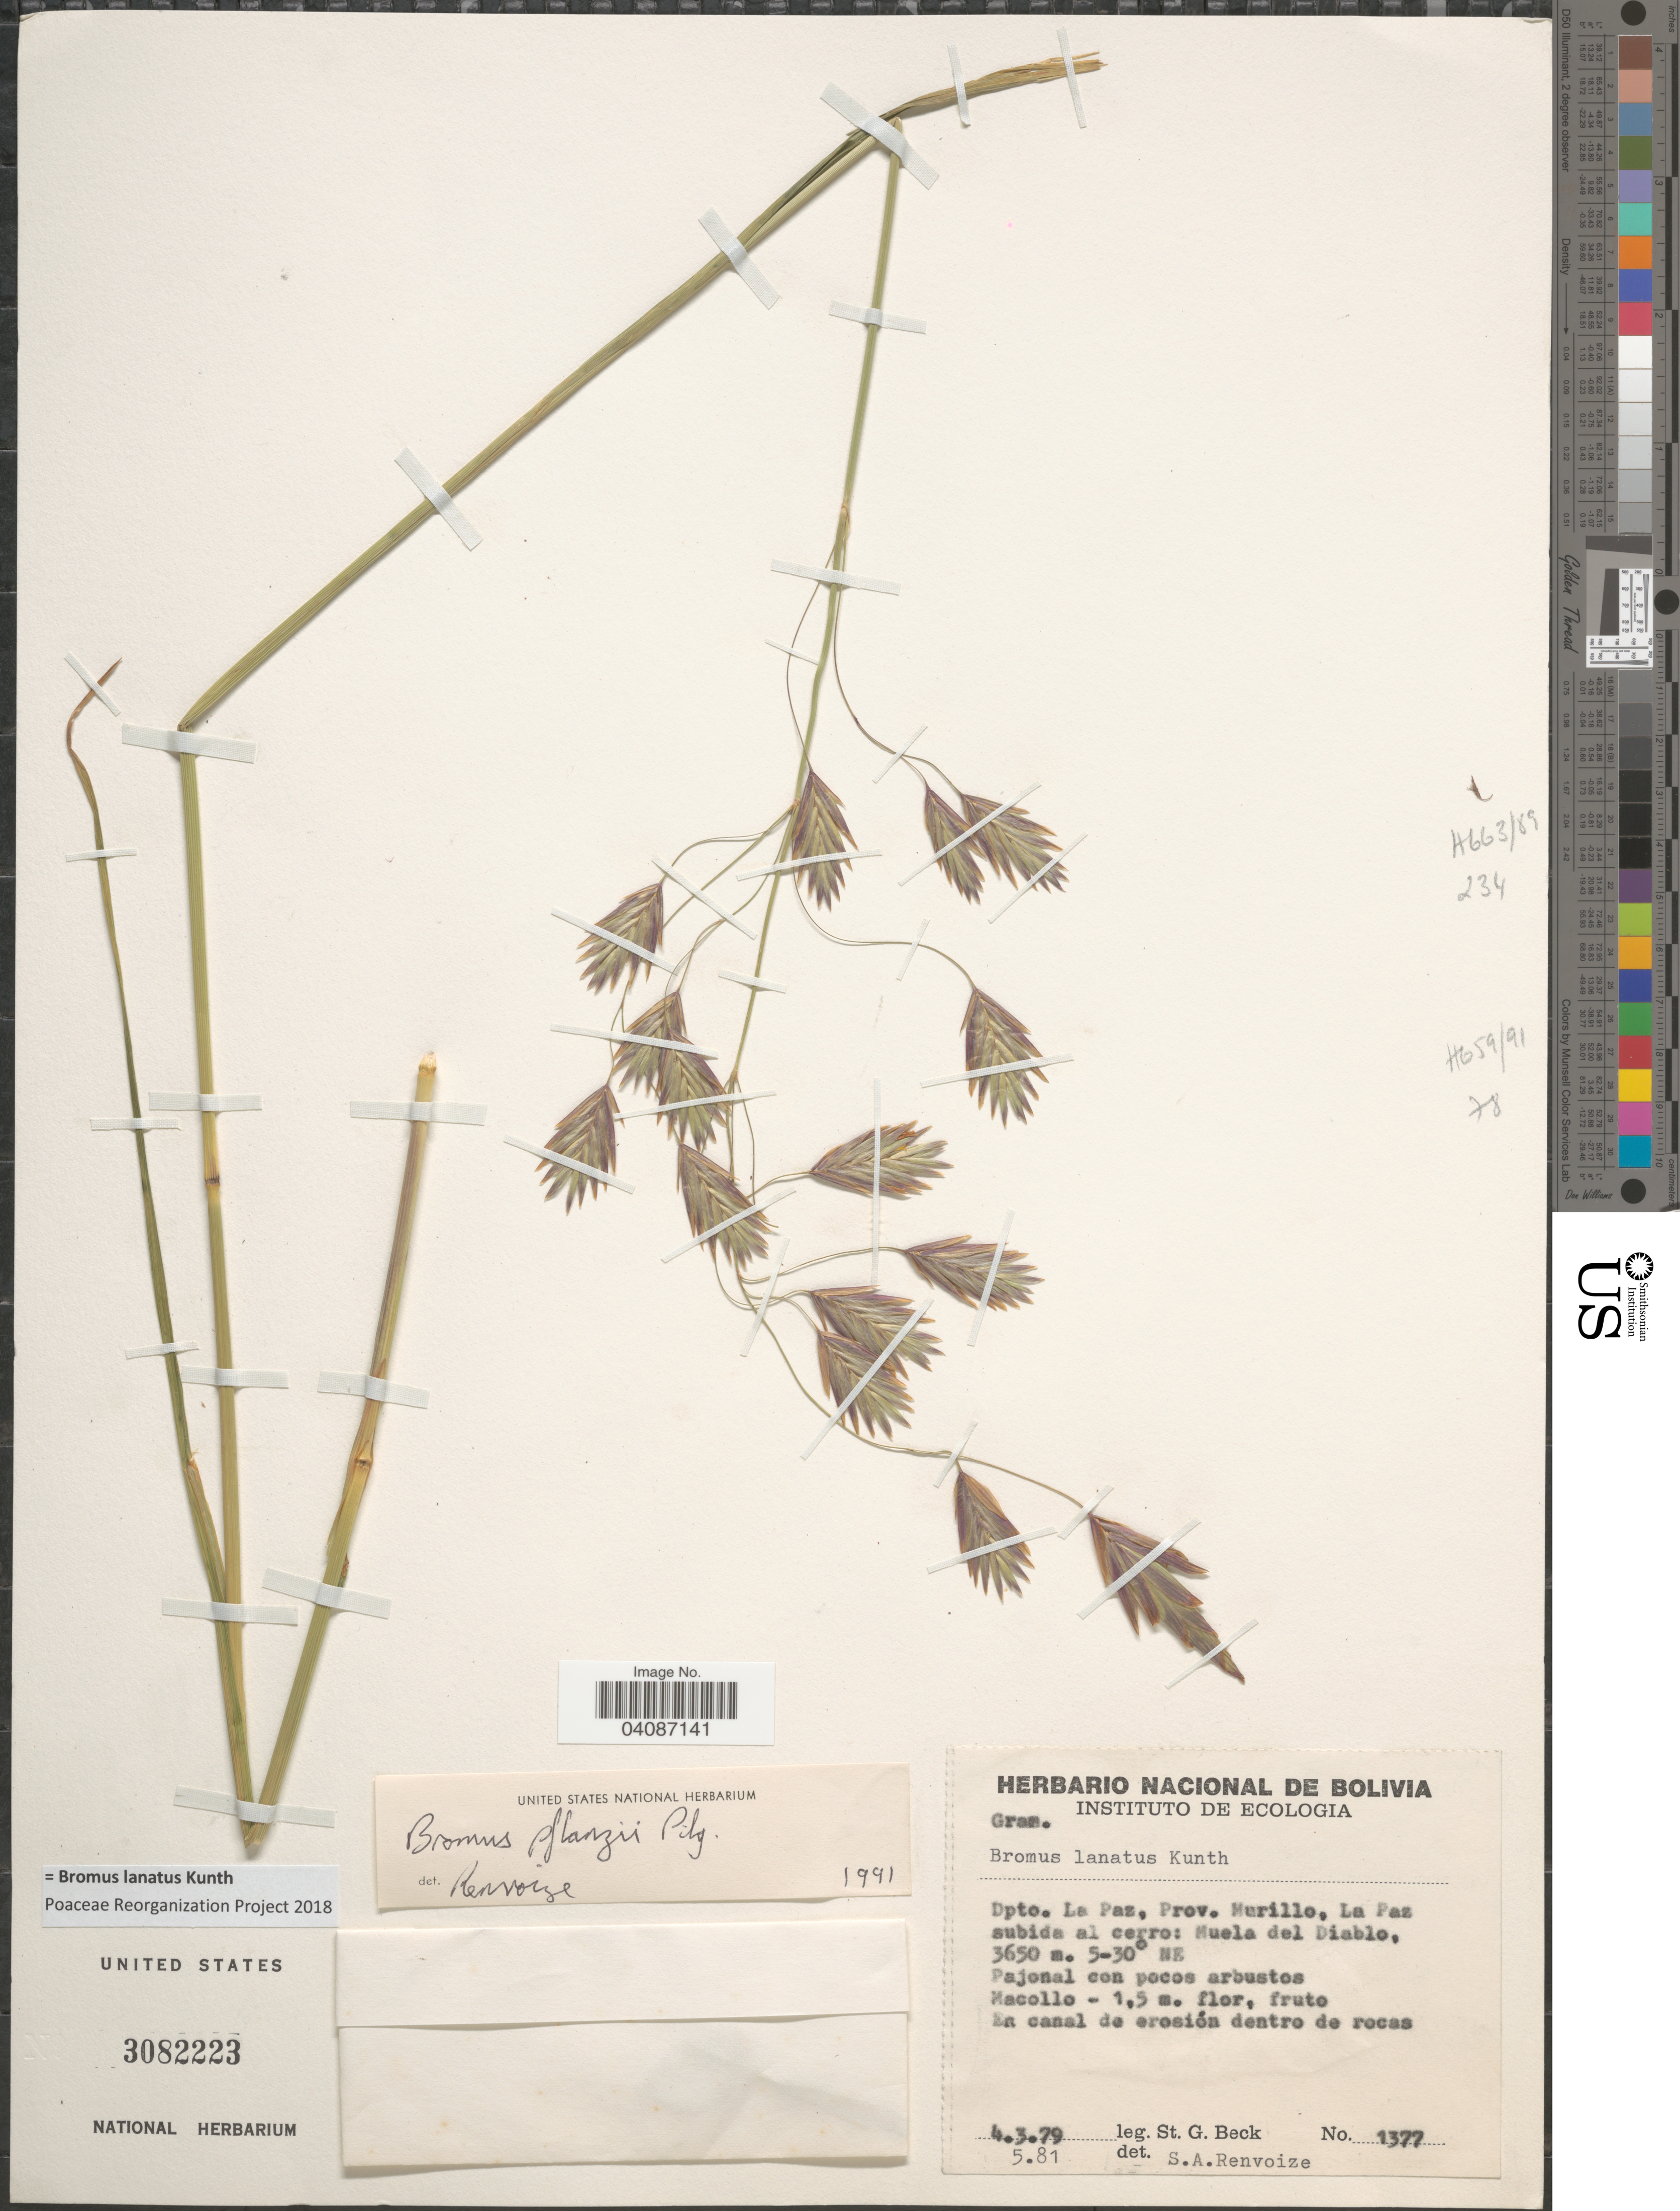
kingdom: Plantae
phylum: Tracheophyta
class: Liliopsida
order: Poales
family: Poaceae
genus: Bromus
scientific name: Bromus lanatus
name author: Kunth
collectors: S. Beck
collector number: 1377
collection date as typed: Transcribed d/m/y: 4/3/79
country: Bolivia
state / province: La Paz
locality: Dpto. La Paz, Prov. Murillo, La Paz subida al cerro: Muela del Diablo. 5-30º NE.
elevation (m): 3650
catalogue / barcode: US 3082223